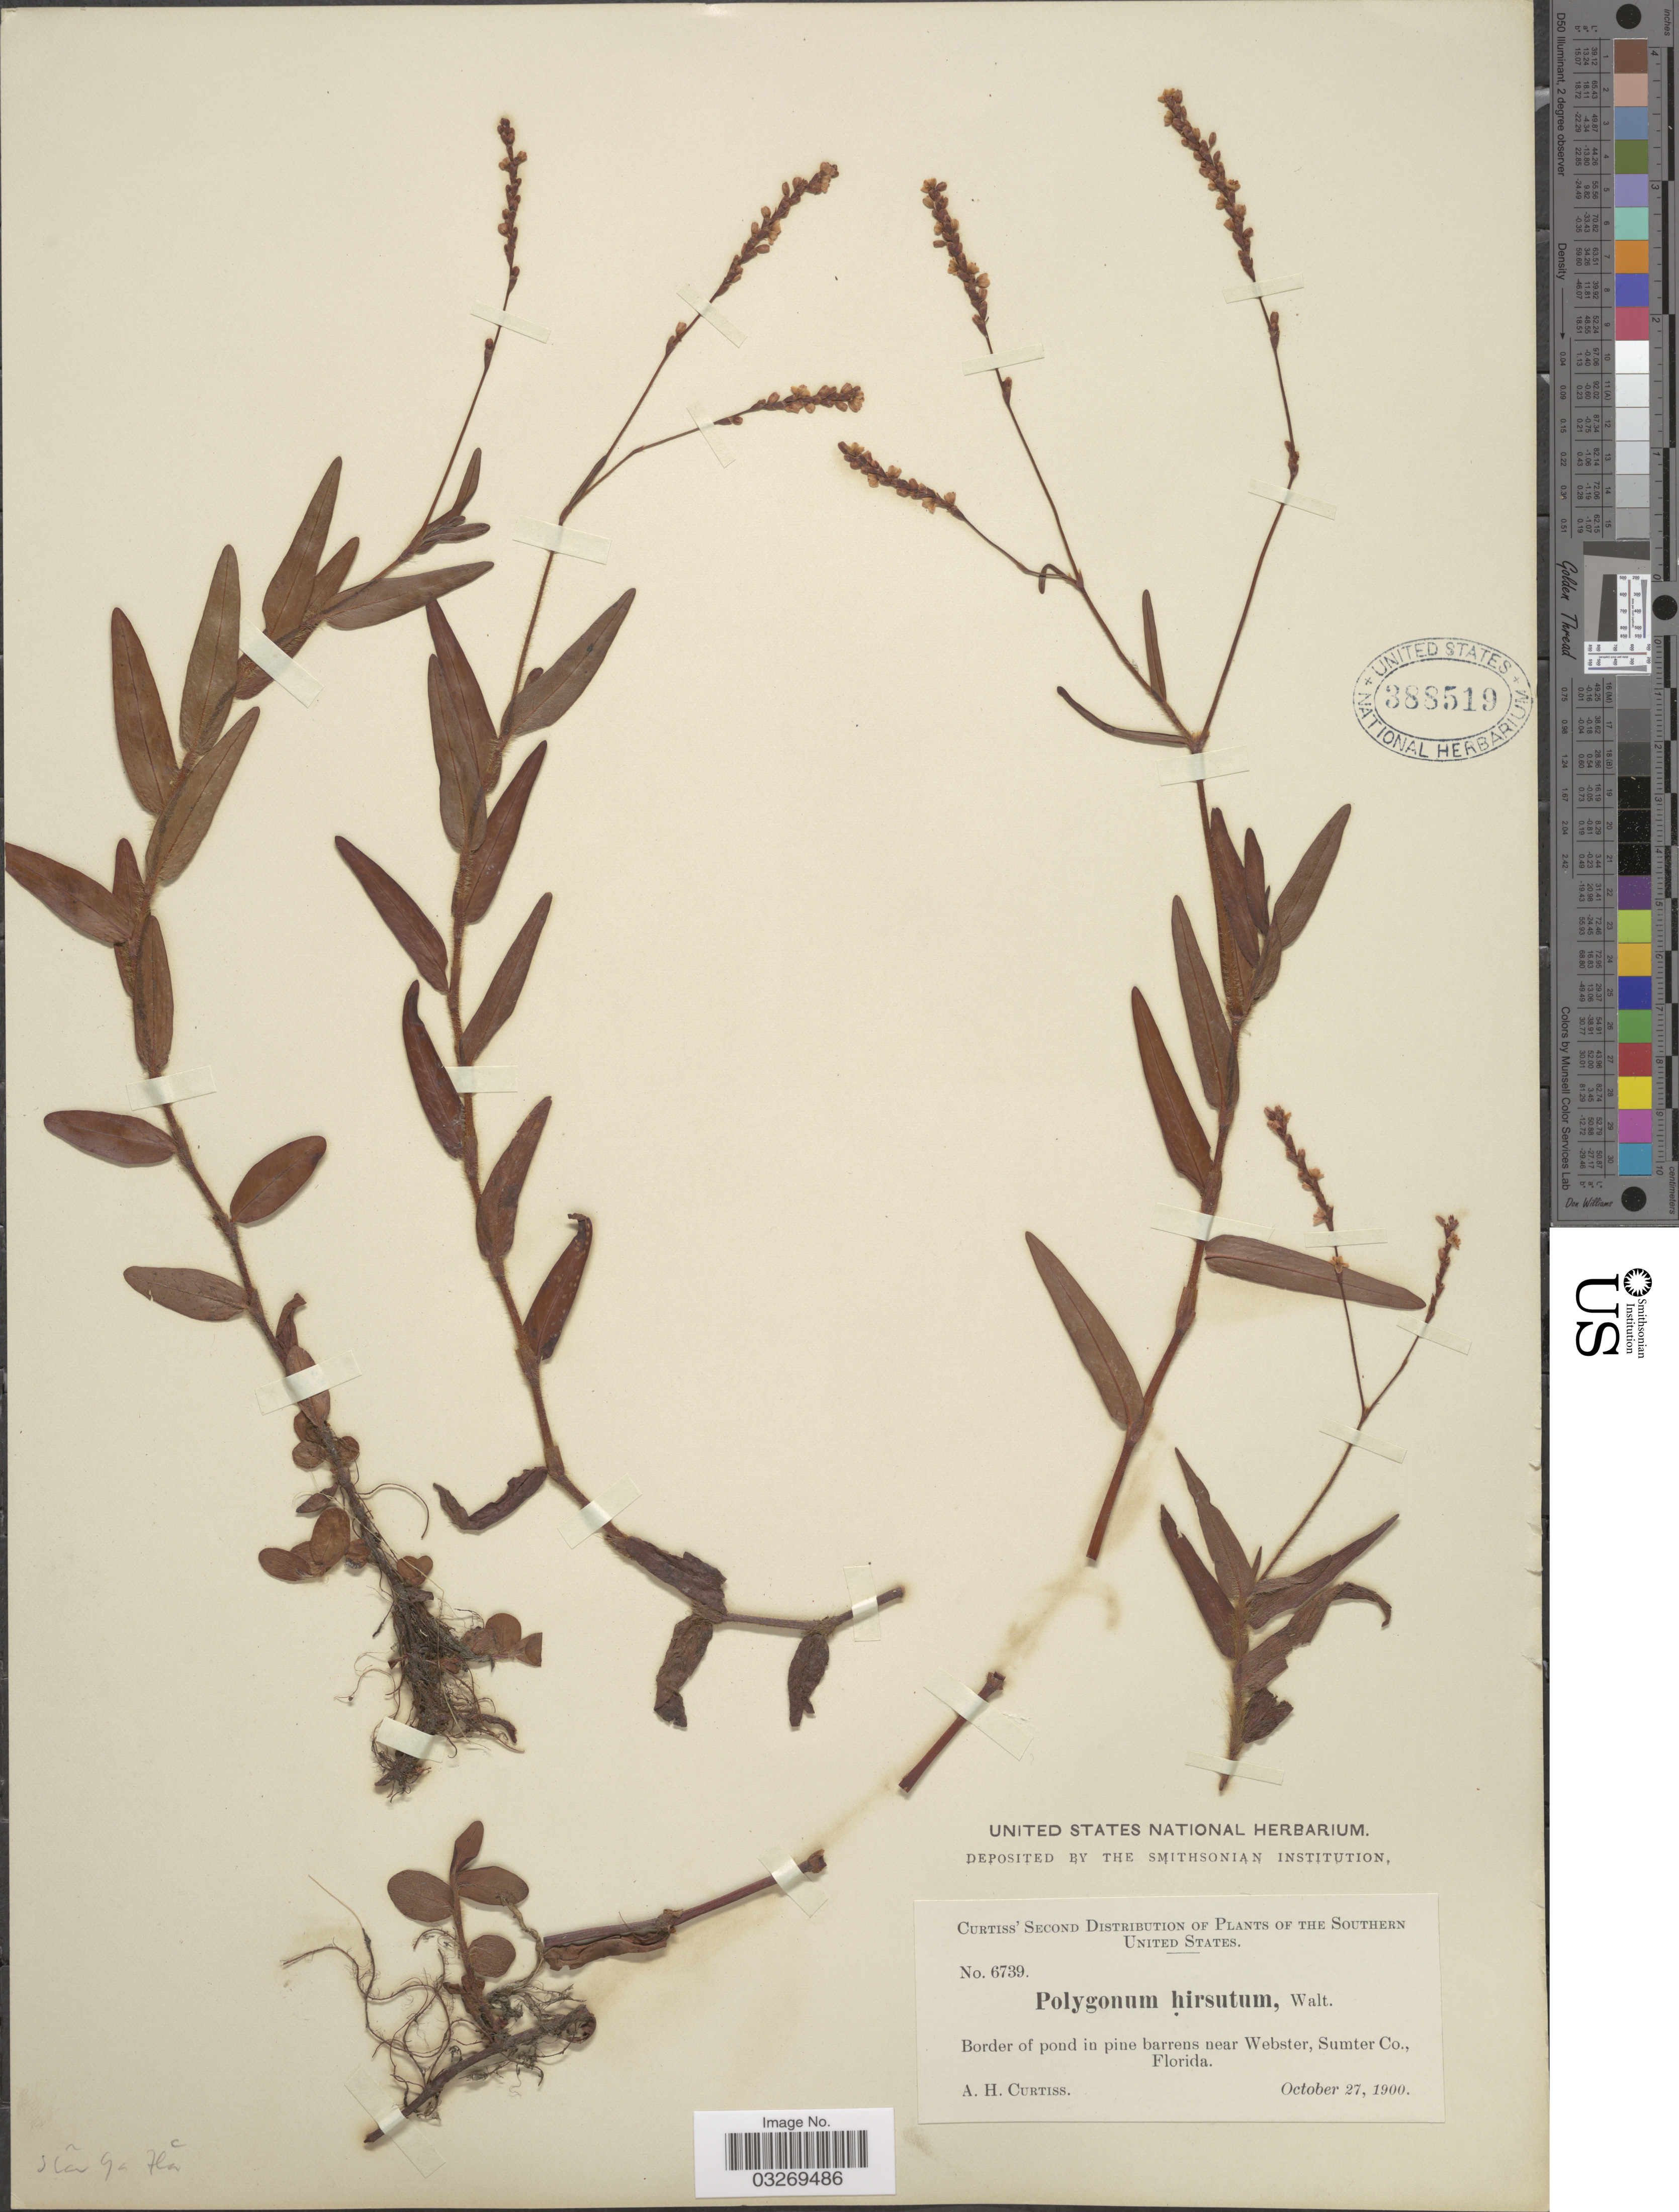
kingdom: Plantae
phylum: Tracheophyta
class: Magnoliopsida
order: Caryophyllales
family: Polygonaceae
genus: Persicaria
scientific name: Persicaria hirsuta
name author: (Walter) Small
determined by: Atha, D. E.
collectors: A. H. Curtiss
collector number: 6739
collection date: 1900-10-27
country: United States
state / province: Florida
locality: Southern United States. Border of pond in pine barrens near Webster, Sumter Co.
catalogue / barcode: US 388519